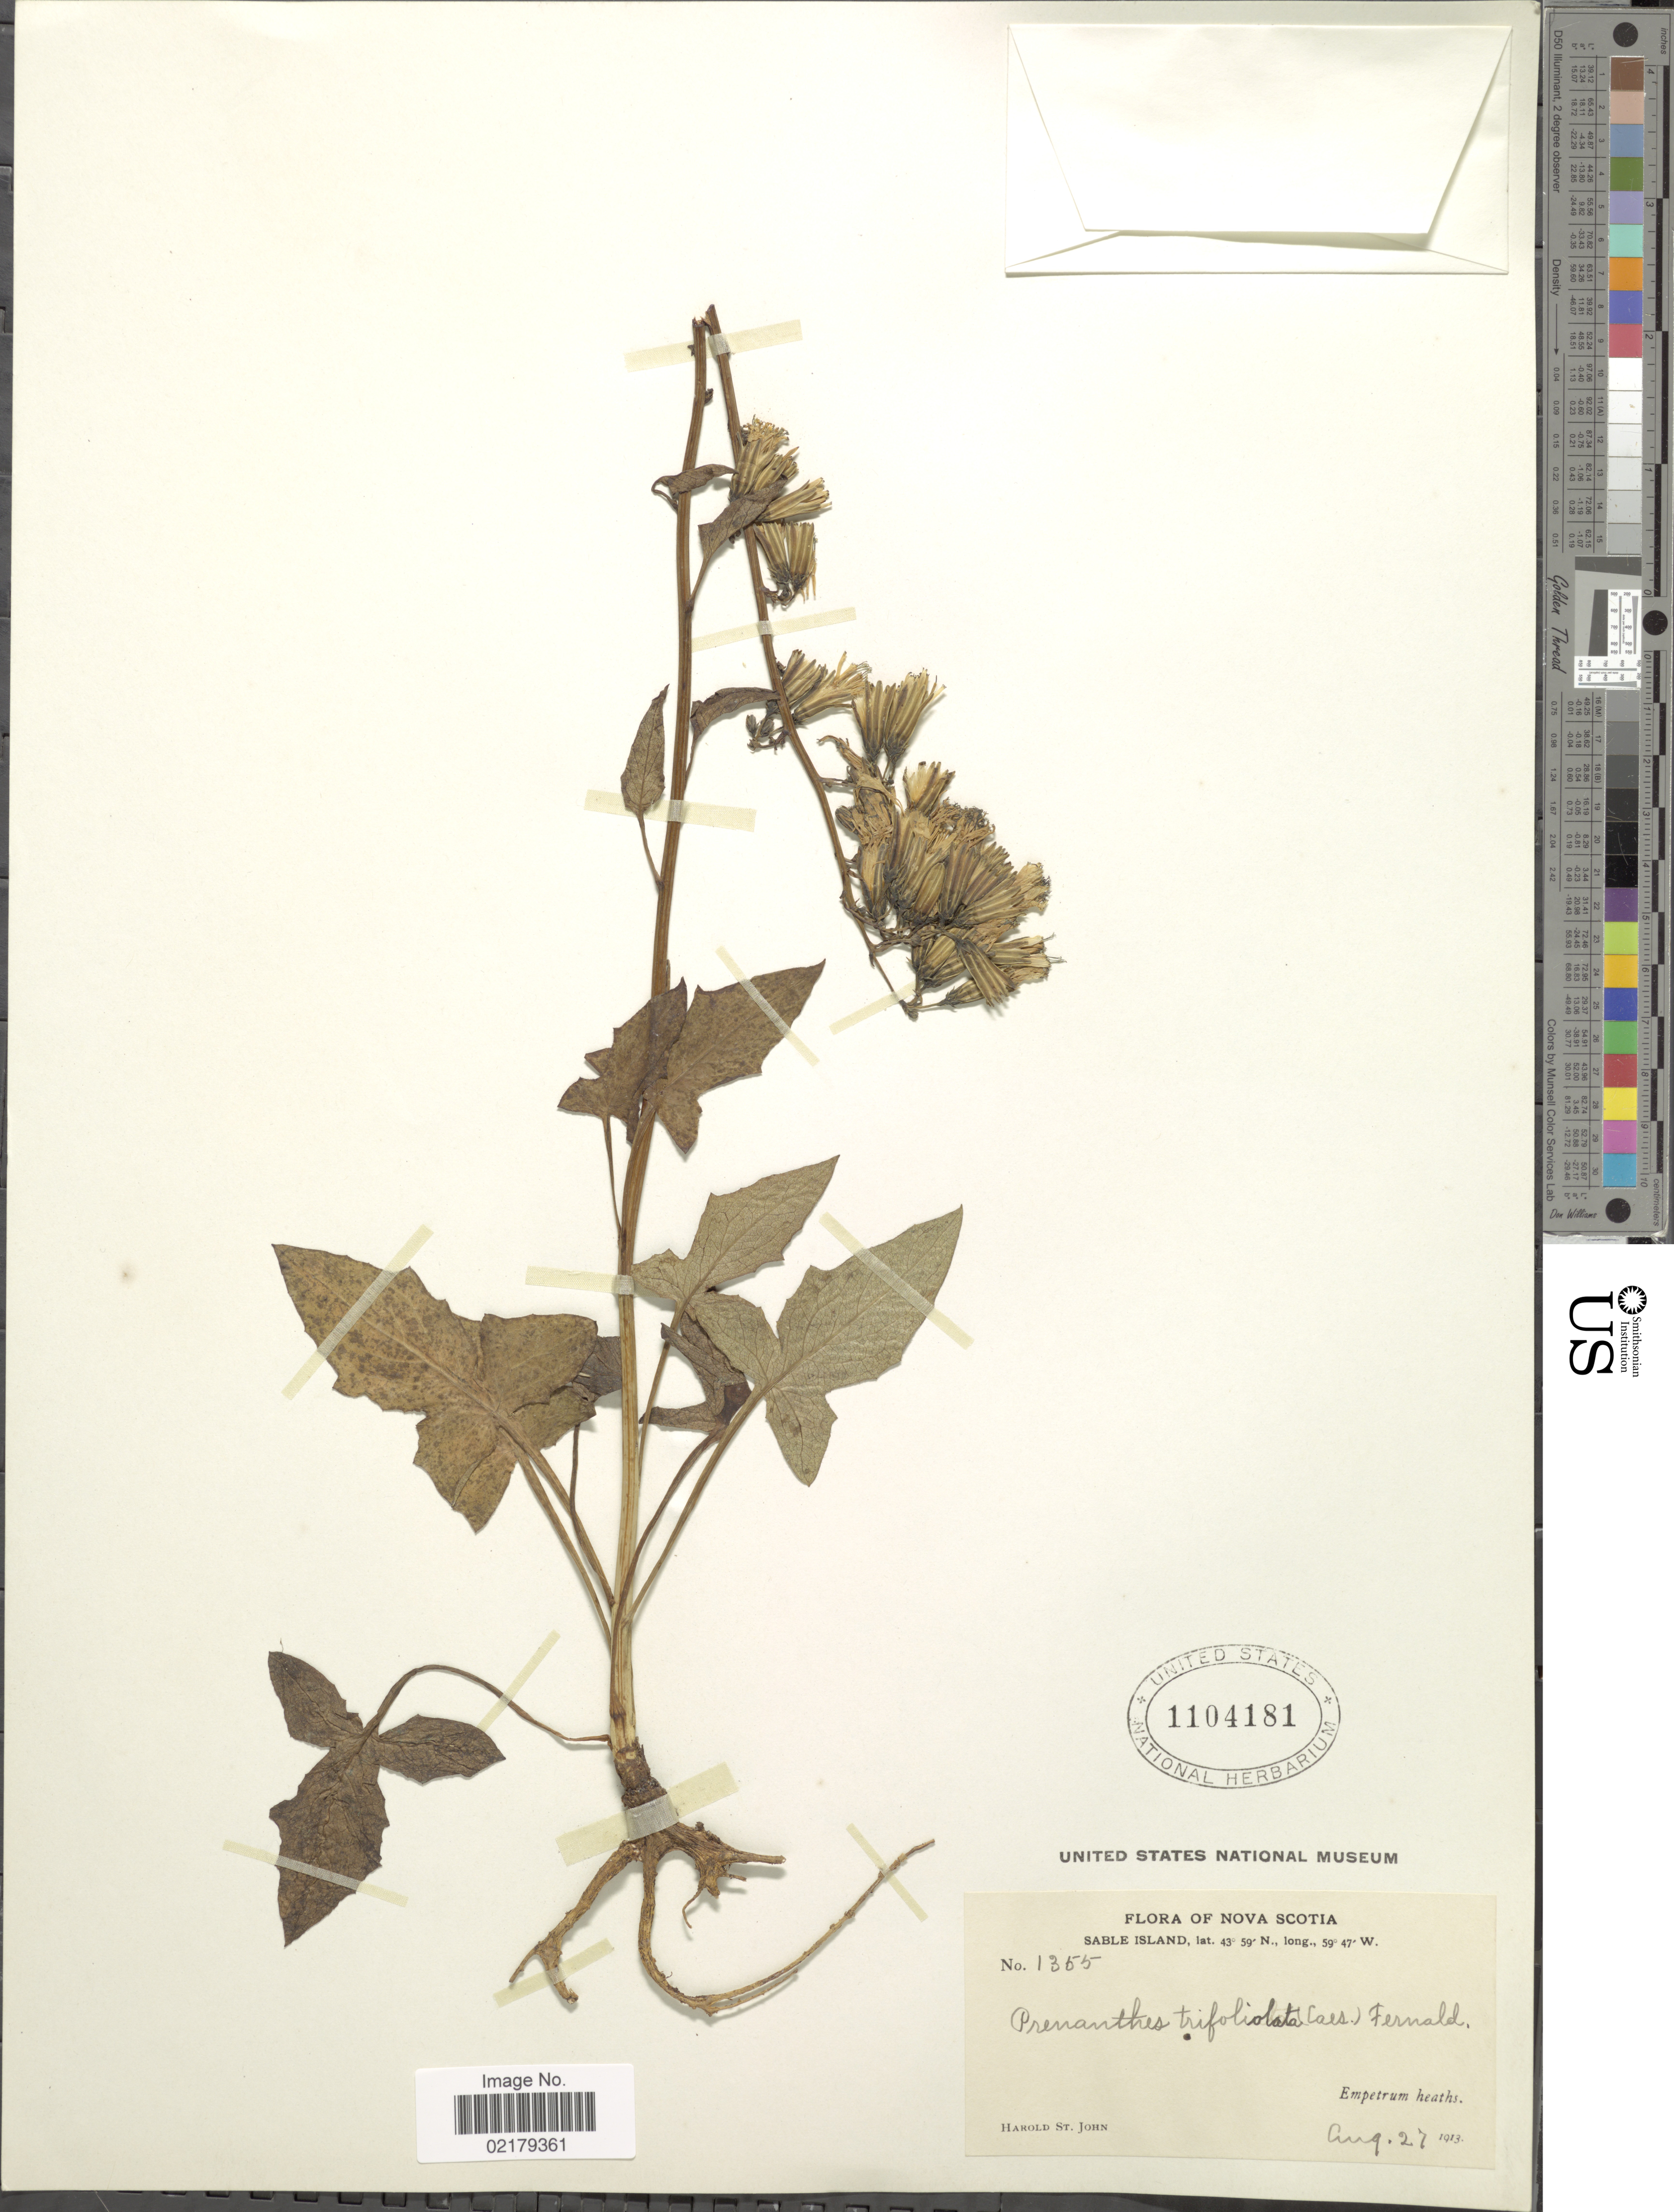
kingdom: Plantae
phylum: Tracheophyta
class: Magnoliopsida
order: Asterales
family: Asteraceae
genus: Nabalus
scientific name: Nabalus trifoliolatus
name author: Cass.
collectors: H. St. John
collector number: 1355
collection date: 1913-08-27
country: Canada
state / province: Nova Scotia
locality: Sable Island, Empetrum heaths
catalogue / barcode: US 1104181